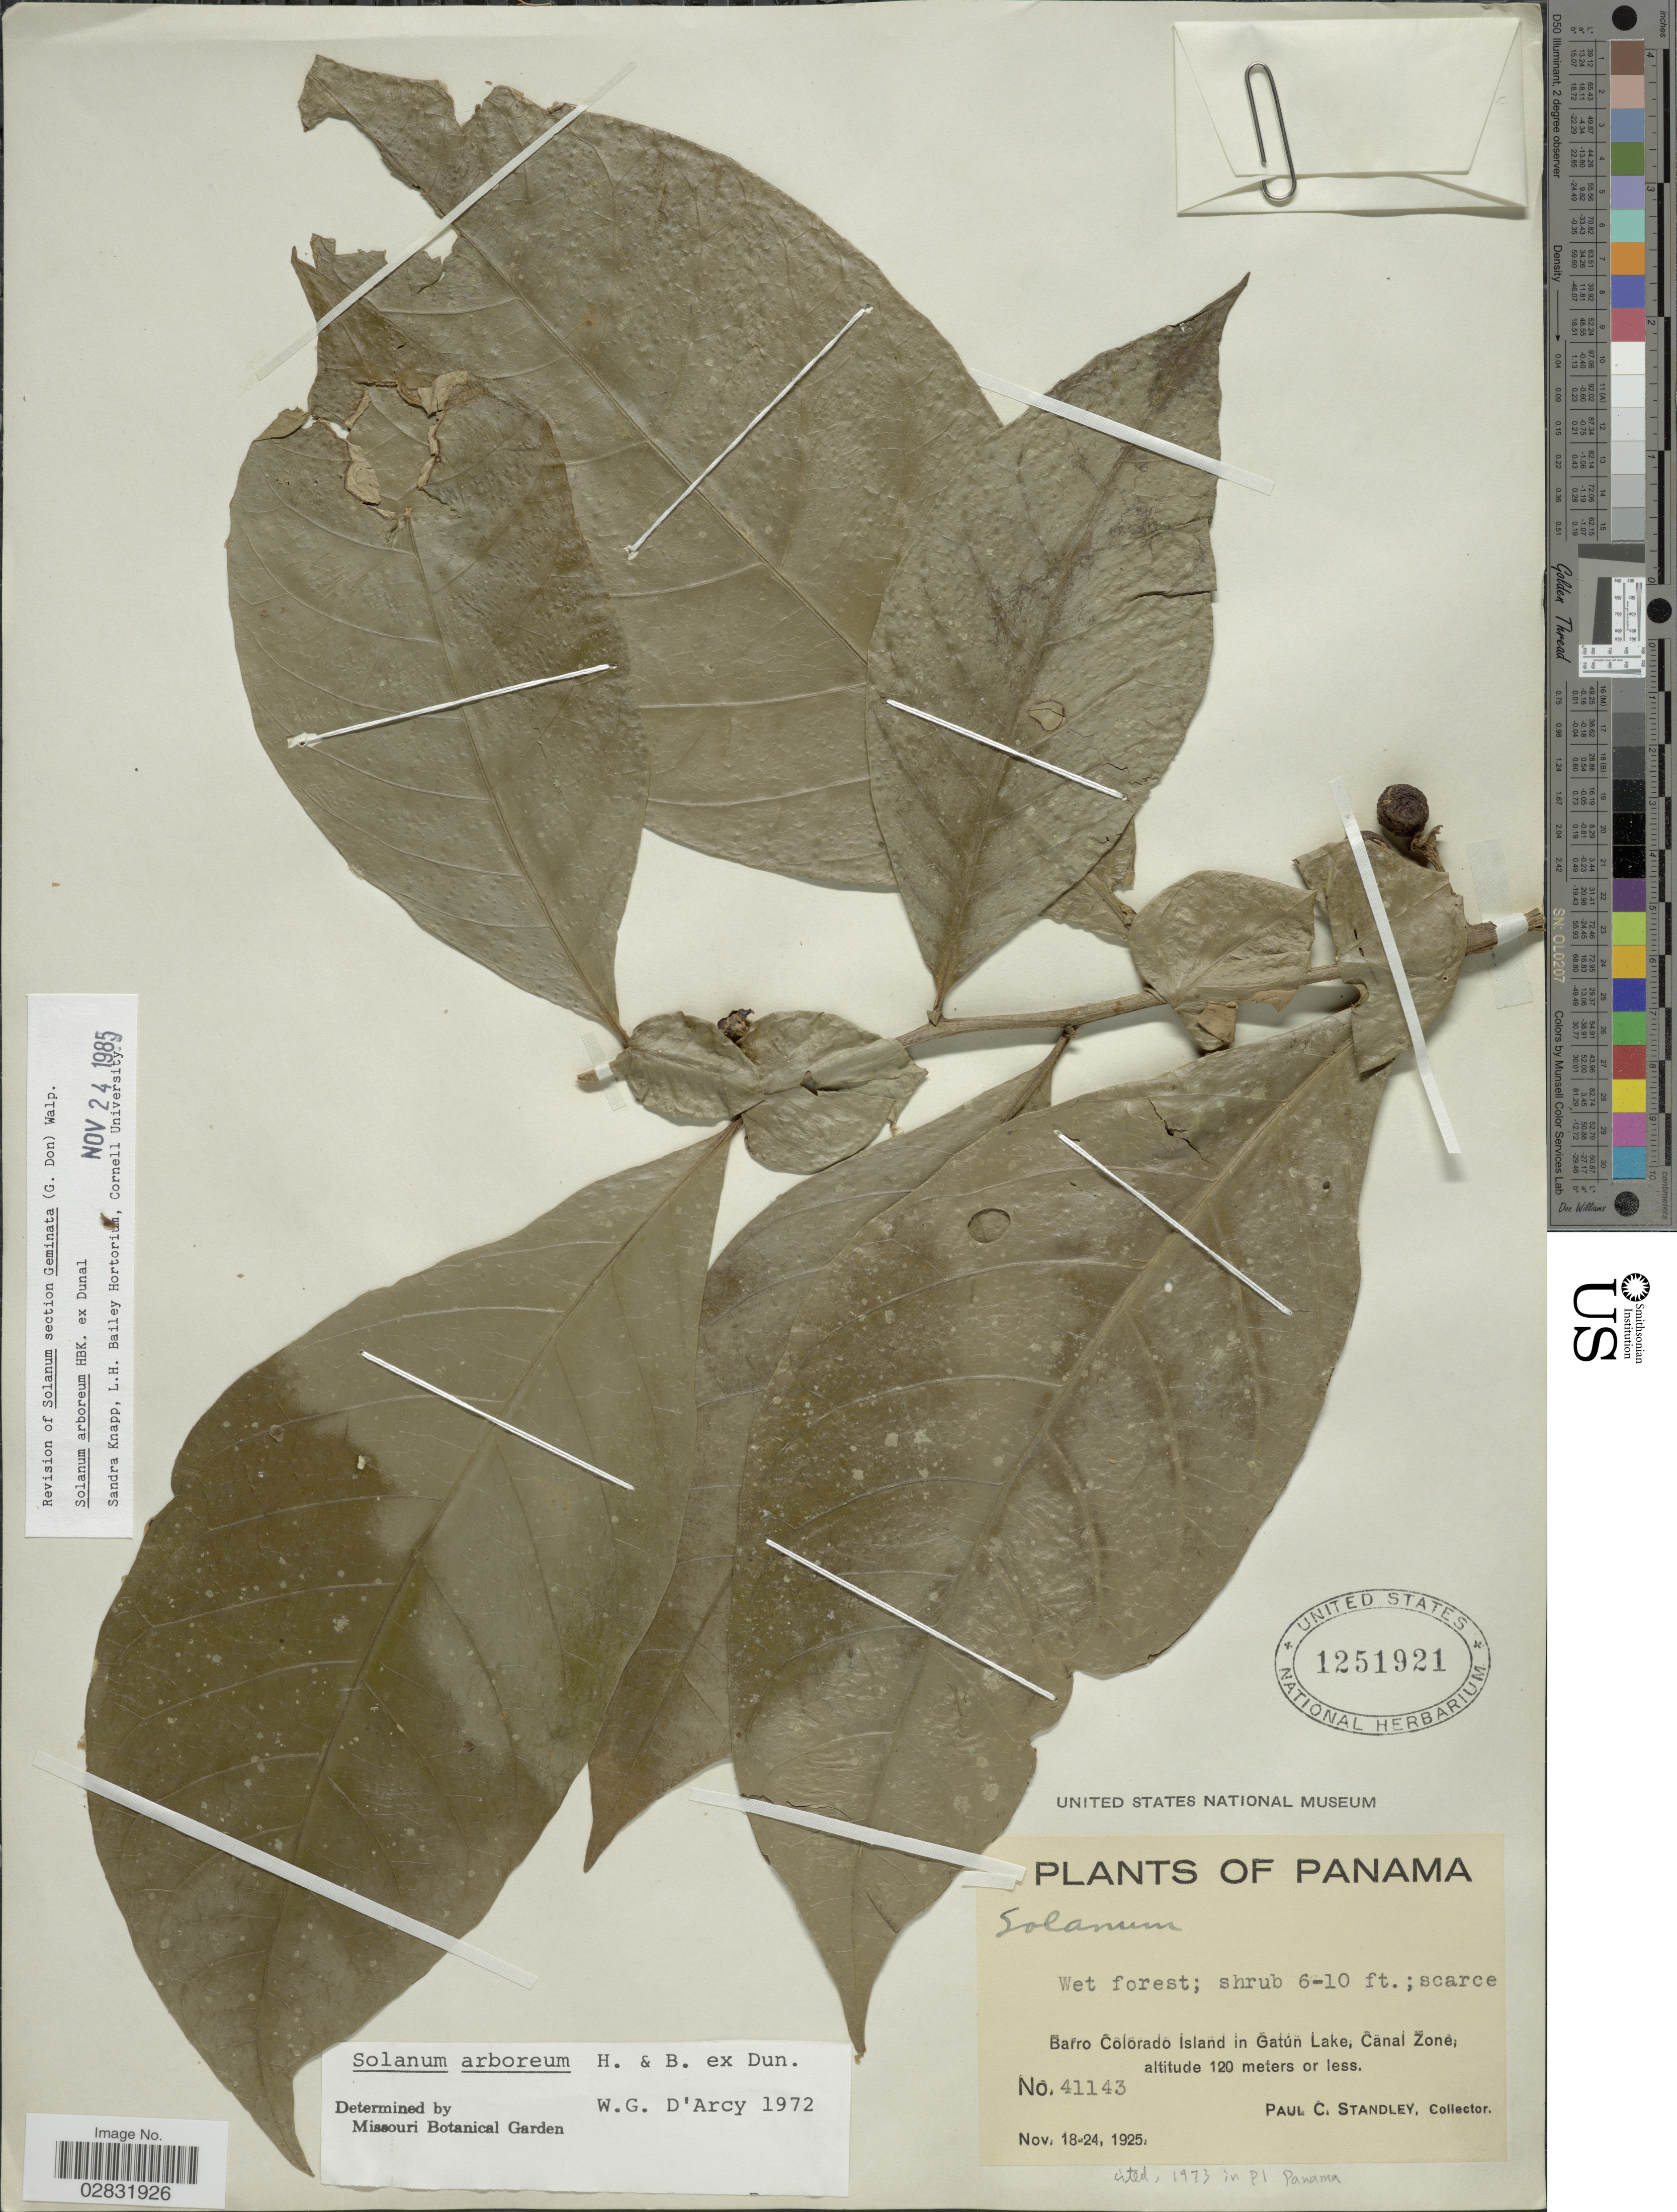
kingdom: Plantae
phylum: Tracheophyta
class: Magnoliopsida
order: Solanales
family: Solanaceae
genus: Solanum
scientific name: Solanum arboreum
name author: Dunal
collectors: P. C. Standley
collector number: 41143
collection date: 1925-11-18/1925-11-24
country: Panama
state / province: Panamá Oeste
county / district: Canal Zone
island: Barro Colorado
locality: Barro Colorado Island in Gatun Lake, Canal Zone.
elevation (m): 120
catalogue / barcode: US 1251921